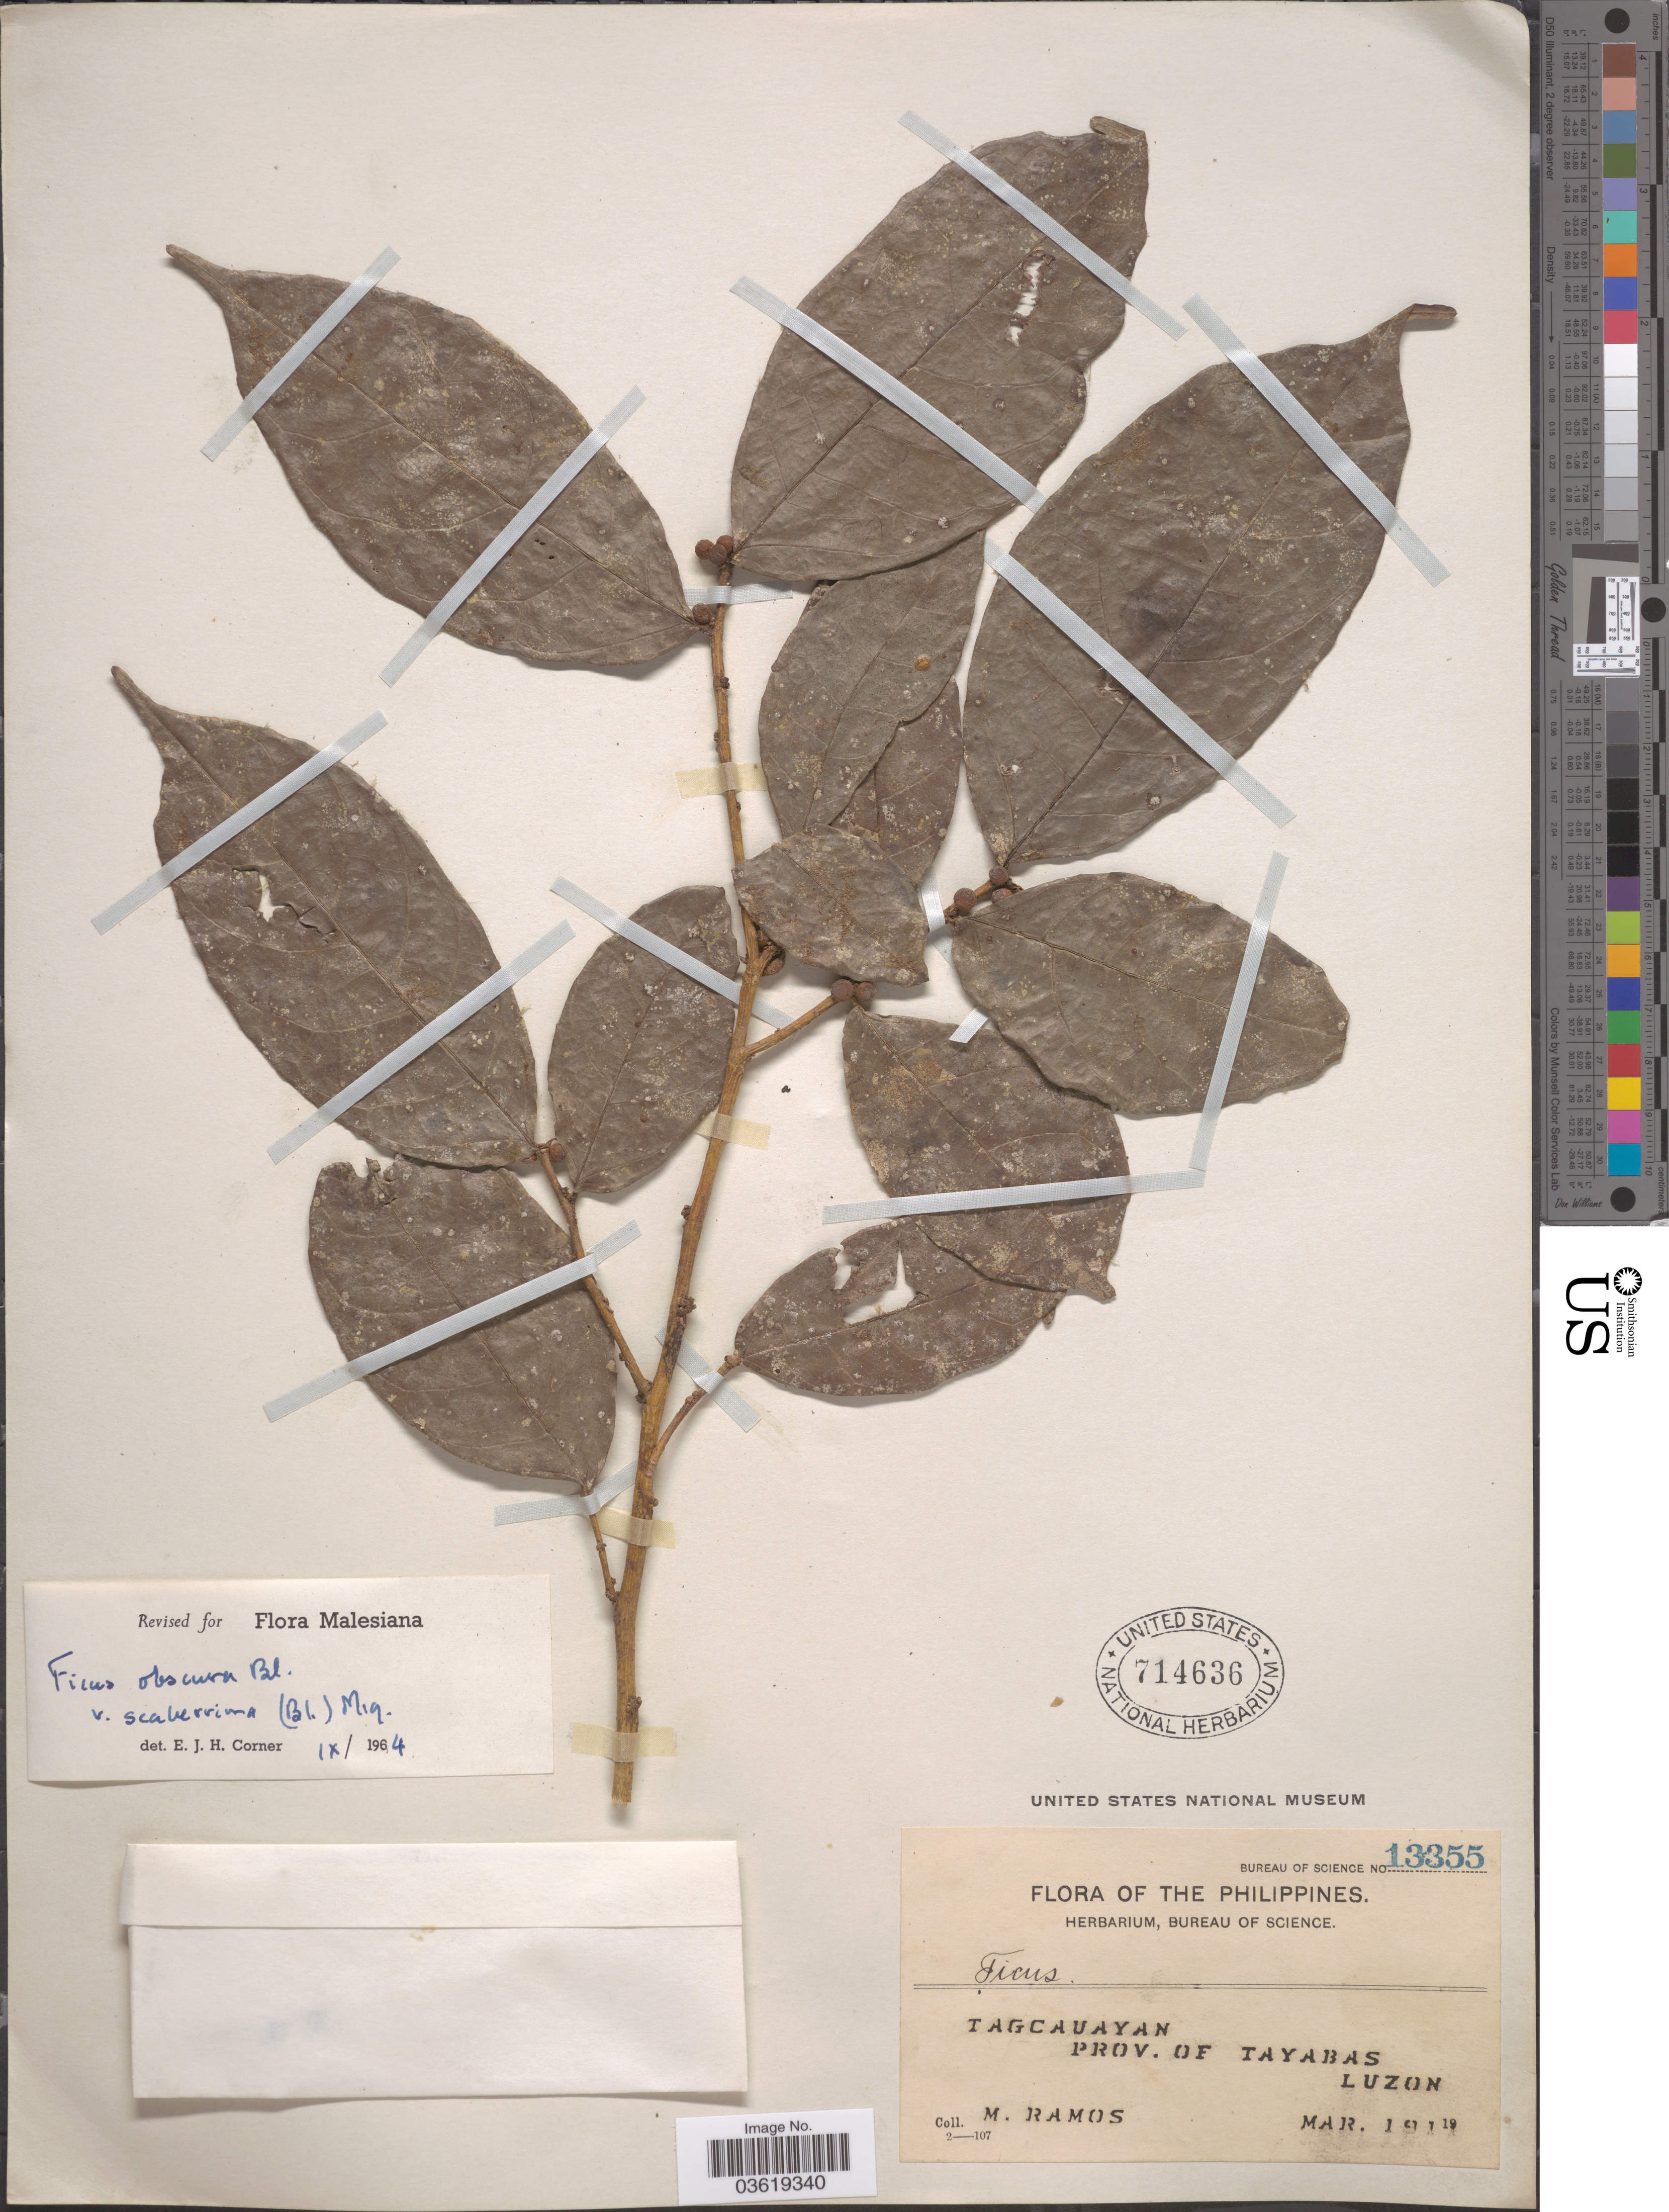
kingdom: Plantae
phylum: Tracheophyta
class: Magnoliopsida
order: Rosales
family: Moraceae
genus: Ficus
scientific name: Ficus scaberrima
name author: (Blume) Miq.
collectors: M. Ramos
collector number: Bureau of Science 13355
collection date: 1911-03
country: Philippines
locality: Tagcauayan, Prov. of Tayabas, Luzon.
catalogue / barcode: US 714636